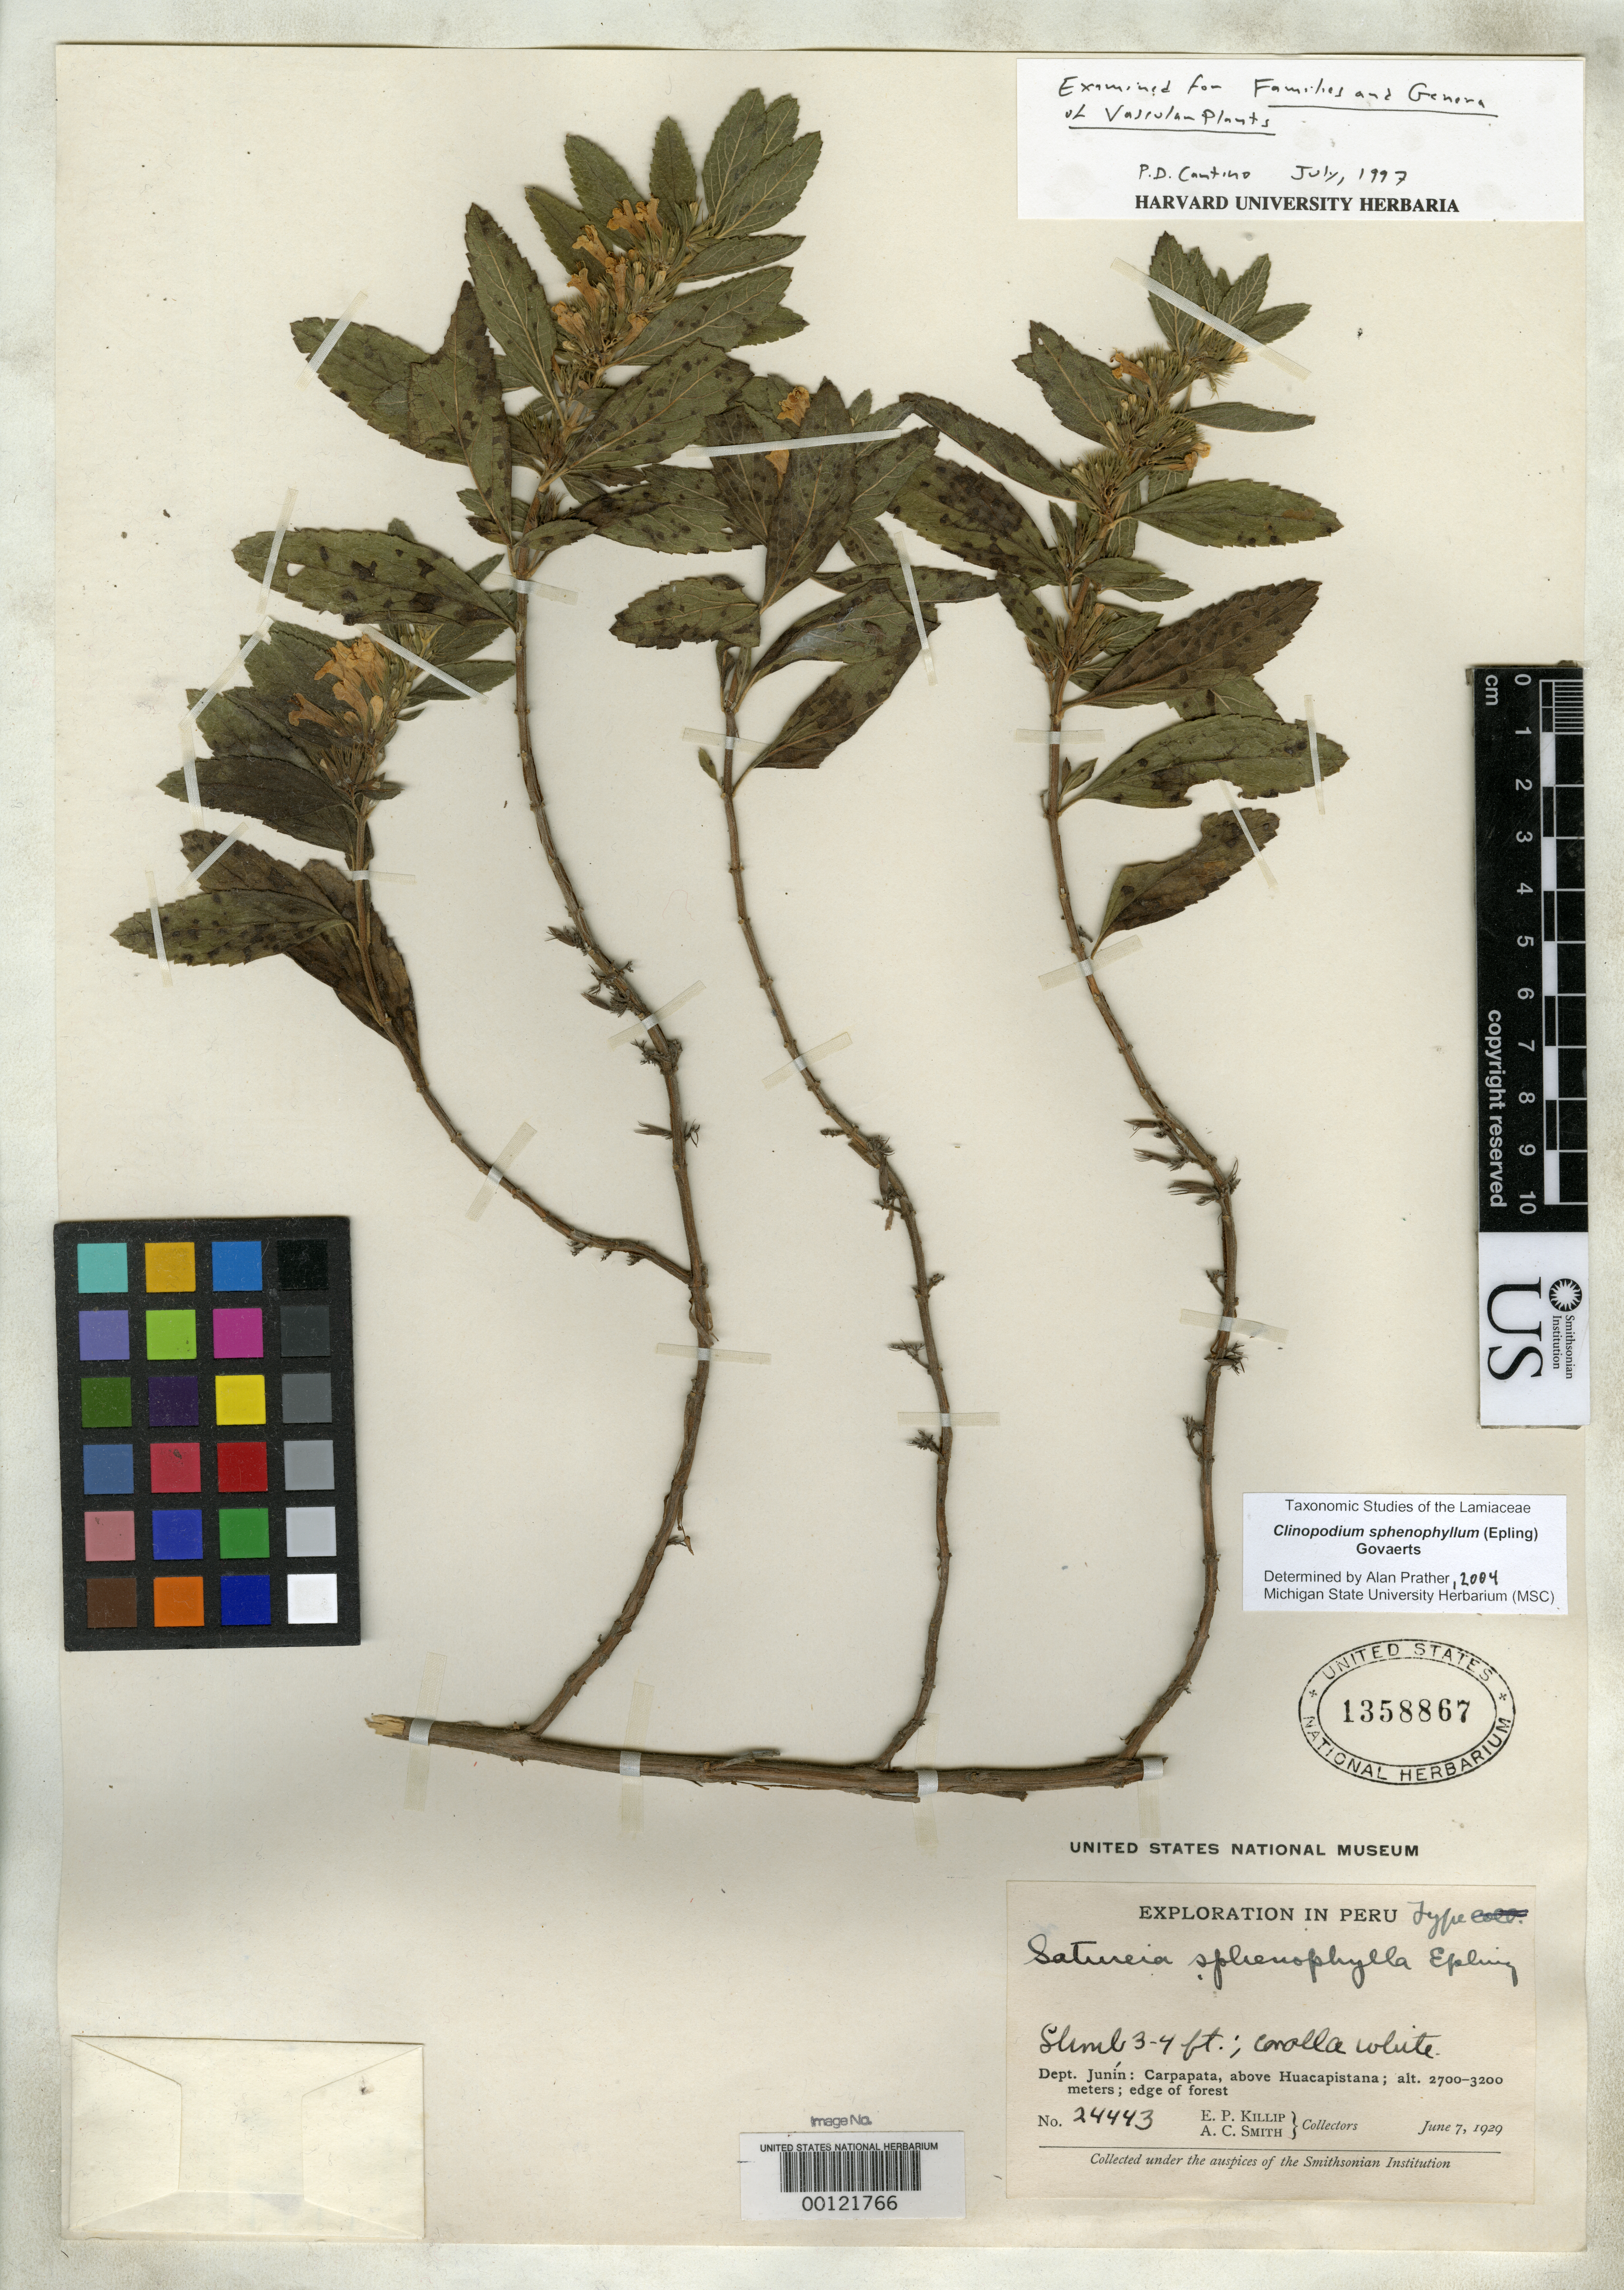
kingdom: Plantae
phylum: Tracheophyta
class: Magnoliopsida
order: Lamiales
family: Lamiaceae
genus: Satureja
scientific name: Satureja sphenophylla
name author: Epling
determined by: Prather, L. A.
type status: Holotype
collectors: E. P. Killip & A. C. Smith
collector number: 24443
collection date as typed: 07 Jun 1929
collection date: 1929-06-07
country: Peru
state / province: Junín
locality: Carpapata, above Huacapistana.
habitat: Edge of forest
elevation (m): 2700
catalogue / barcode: US 1358867